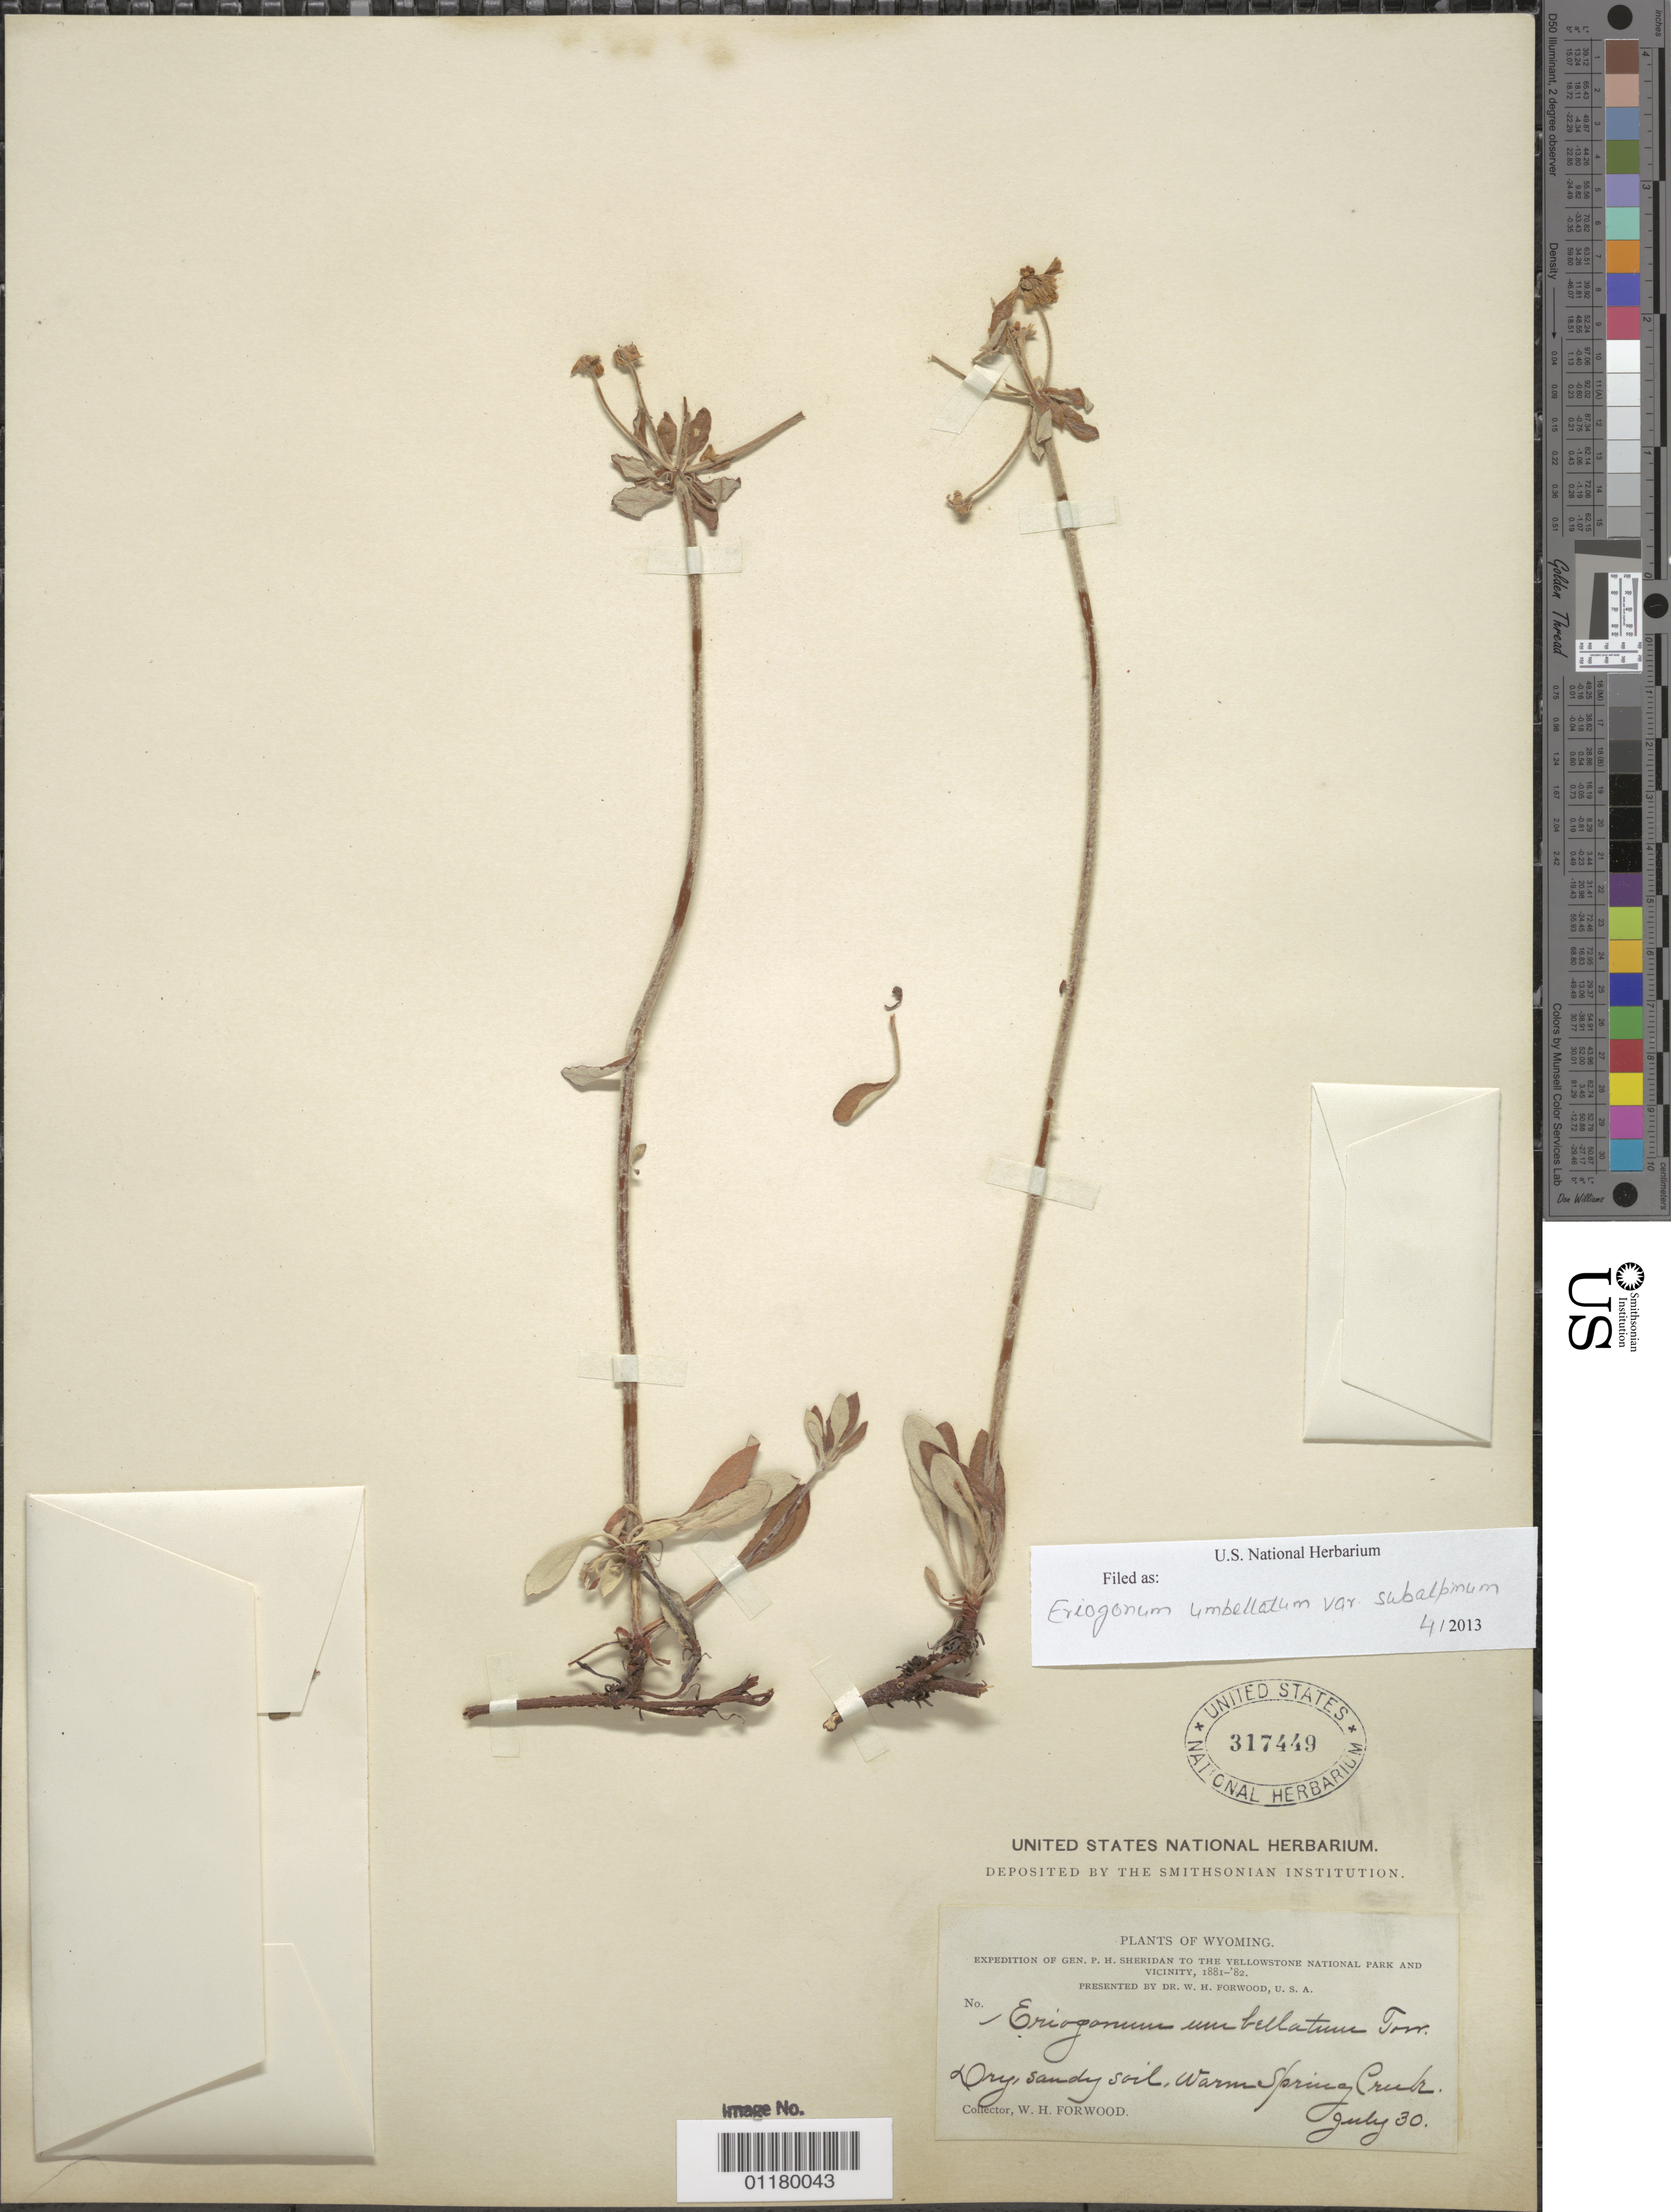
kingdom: Plantae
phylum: Tracheophyta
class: Magnoliopsida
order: Caryophyllales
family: Polygonaceae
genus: Eriogonum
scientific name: Eriogonum umbellatum var. subalpinum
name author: M.E. Jones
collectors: W. Forwood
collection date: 1881-07-30/1882-07-30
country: United States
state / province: Wyoming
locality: Warm Spring Creek.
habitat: Dry, sandy soil.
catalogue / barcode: US 317449